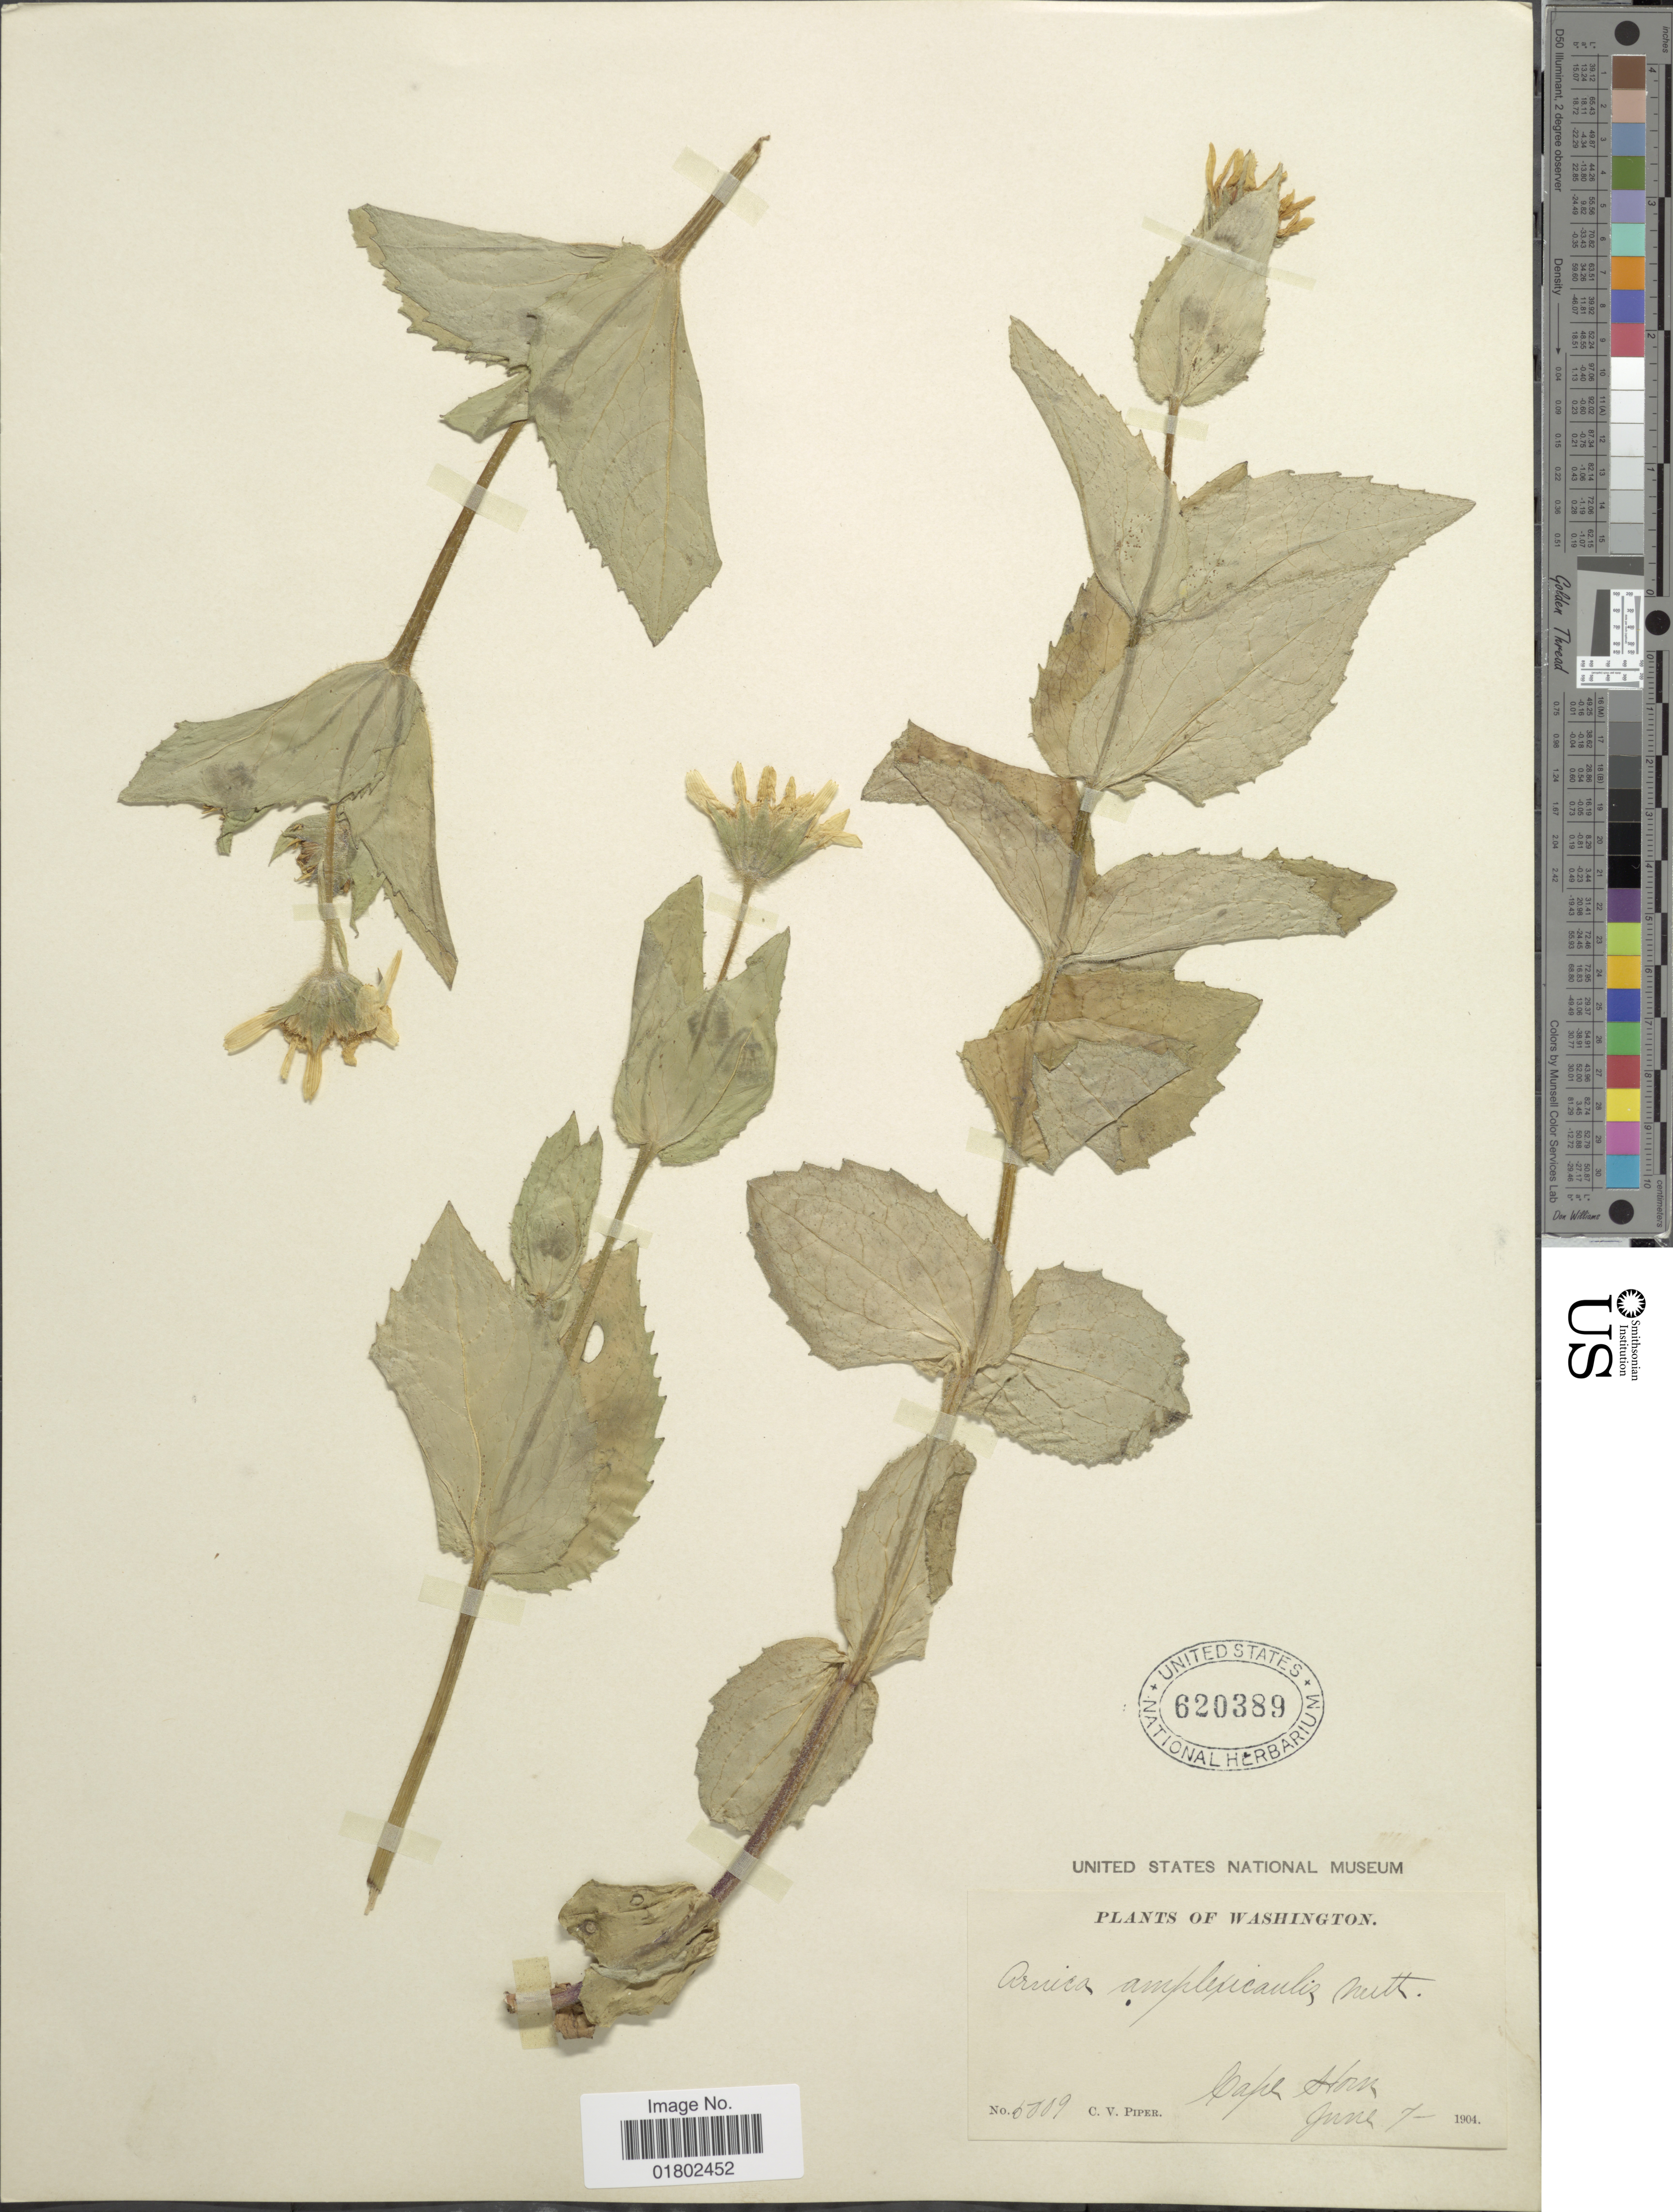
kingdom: Plantae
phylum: Tracheophyta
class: Magnoliopsida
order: Asterales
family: Asteraceae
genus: Arnica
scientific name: Arnica amplexifolia subsp. genuina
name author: Maguire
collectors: C. V. Piper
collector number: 6889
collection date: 1904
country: United States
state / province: Washington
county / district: Skamania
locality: Cape Horn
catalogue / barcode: US 620389